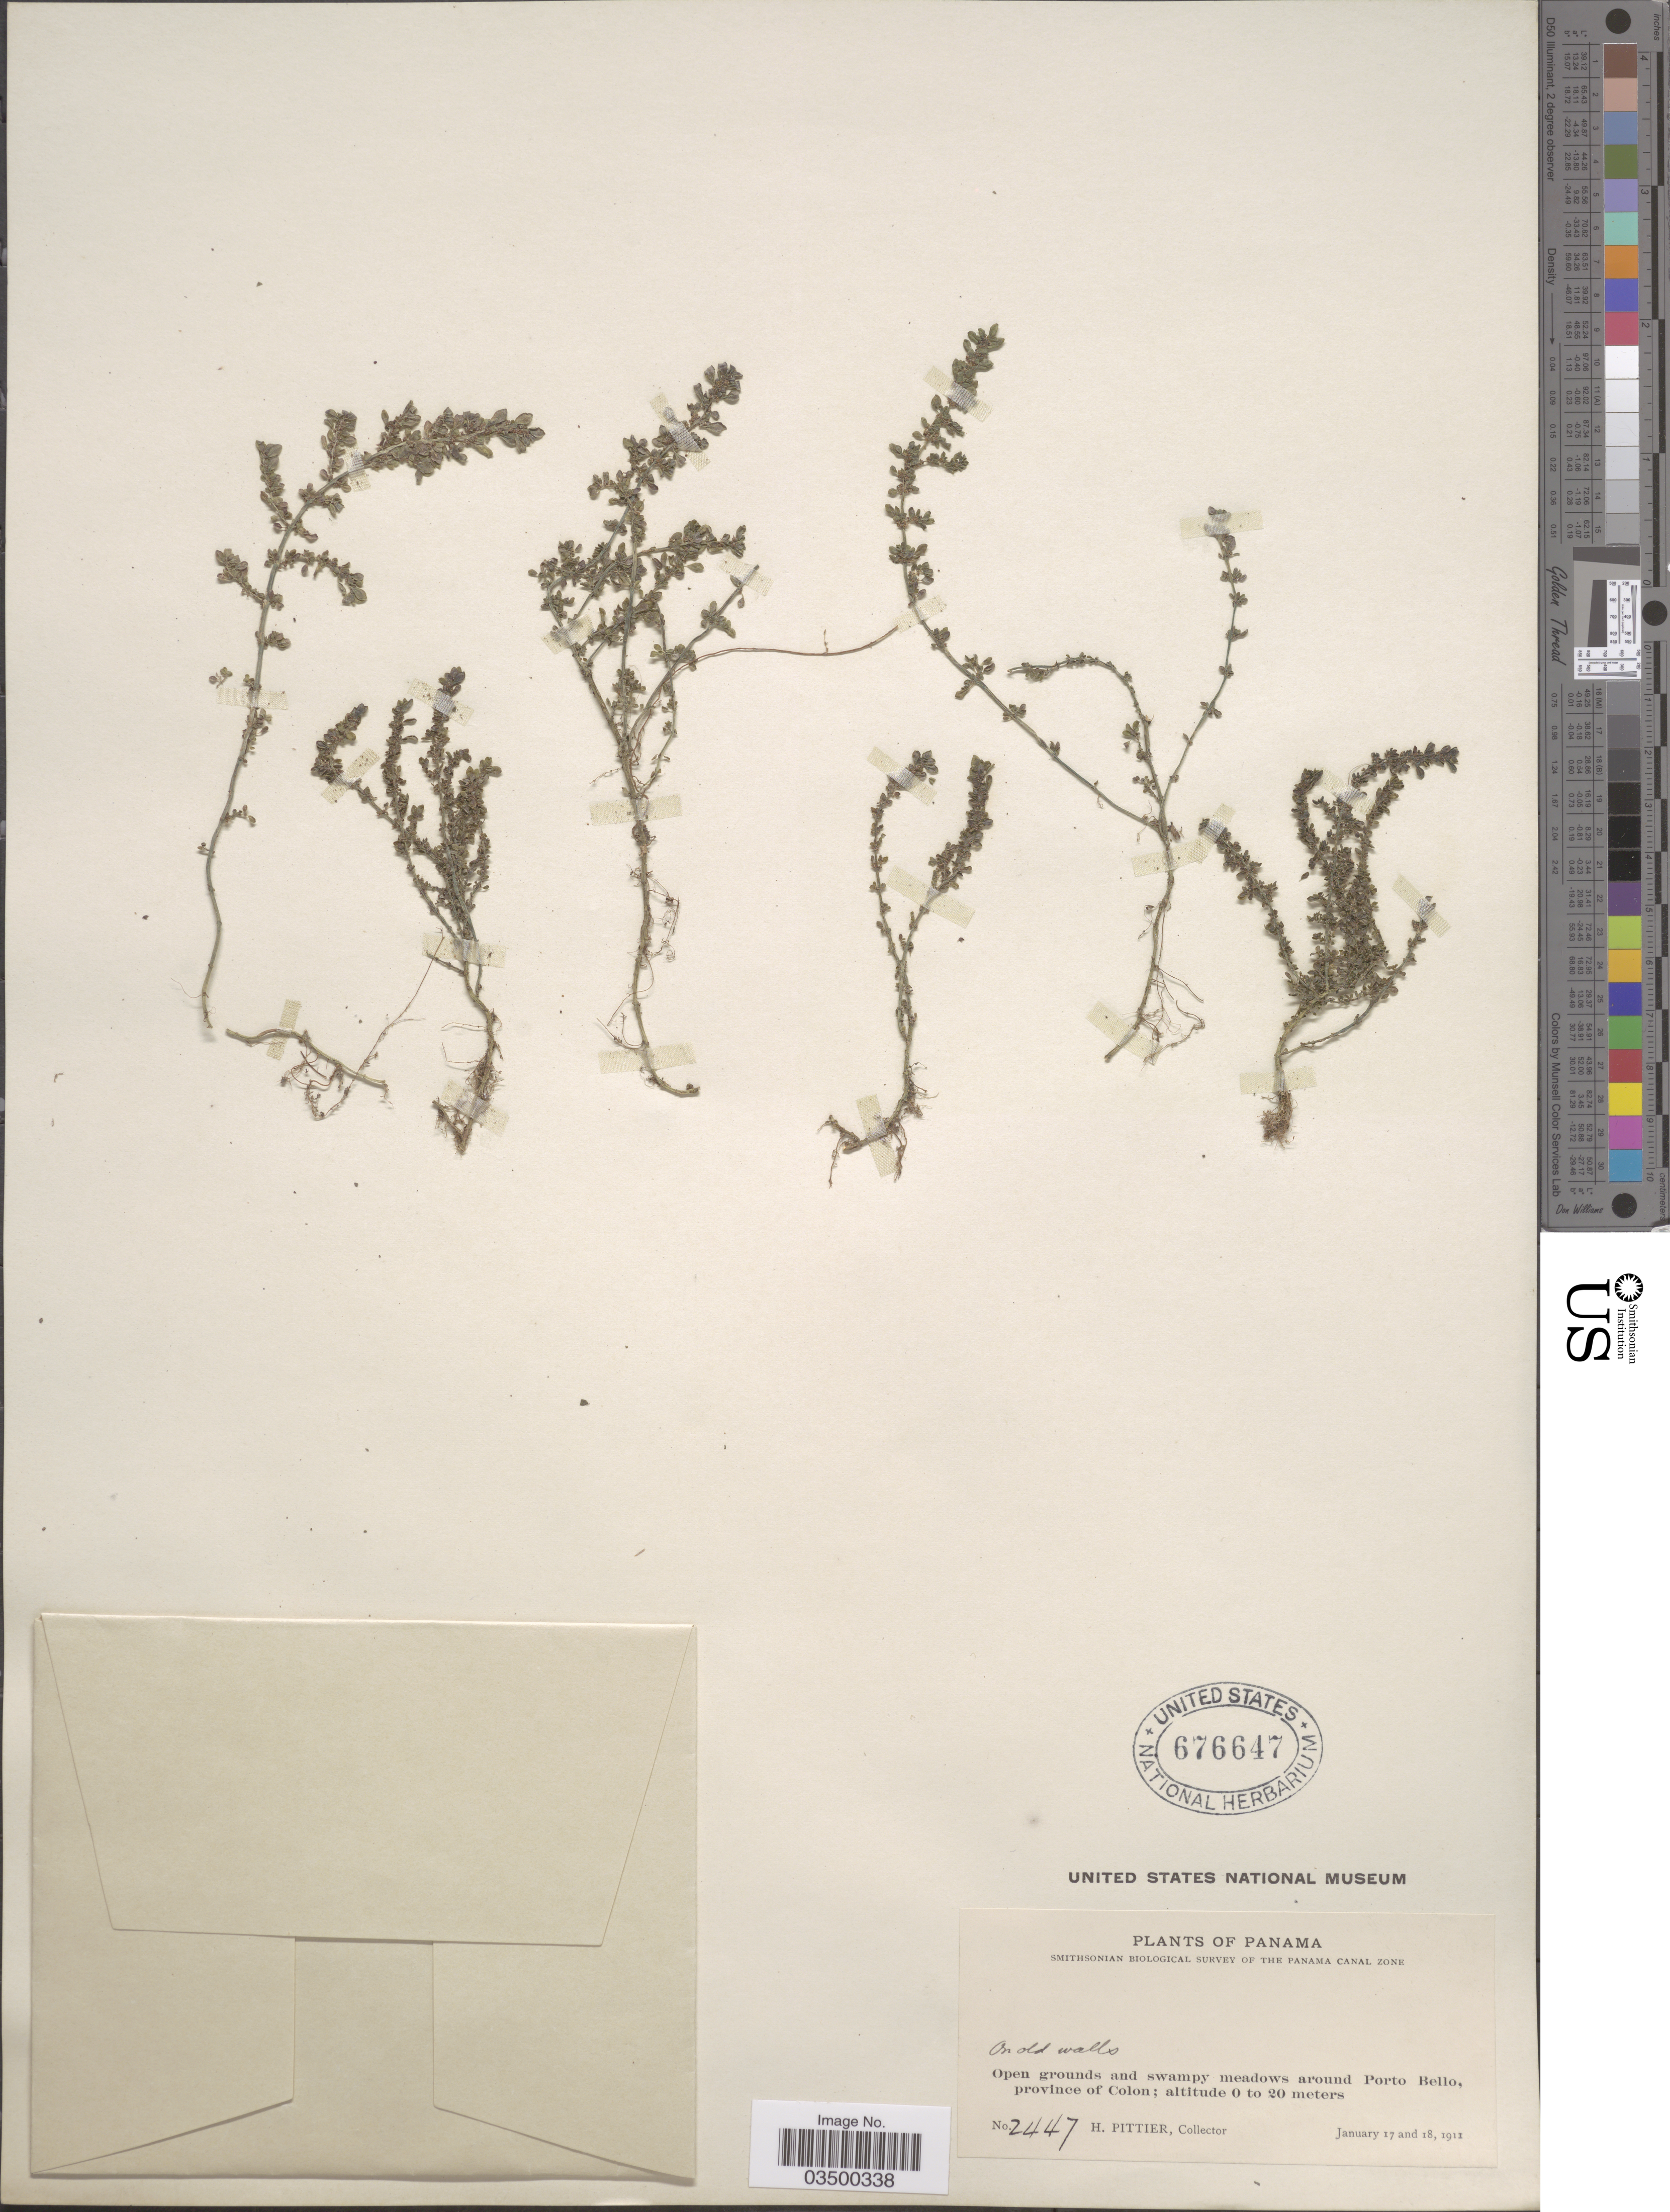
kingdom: Plantae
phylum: Tracheophyta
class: Magnoliopsida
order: Rosales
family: Urticaceae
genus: Pilea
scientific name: Pilea microphylla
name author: (L.) Liebm.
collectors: H. F. Pittier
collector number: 2447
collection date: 1911-01-17/1911-01-18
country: Panama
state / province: Colón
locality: The Panama Canal Zone. Open grounds and swampy meadows around Porto Bello.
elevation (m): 0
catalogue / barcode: US 676647